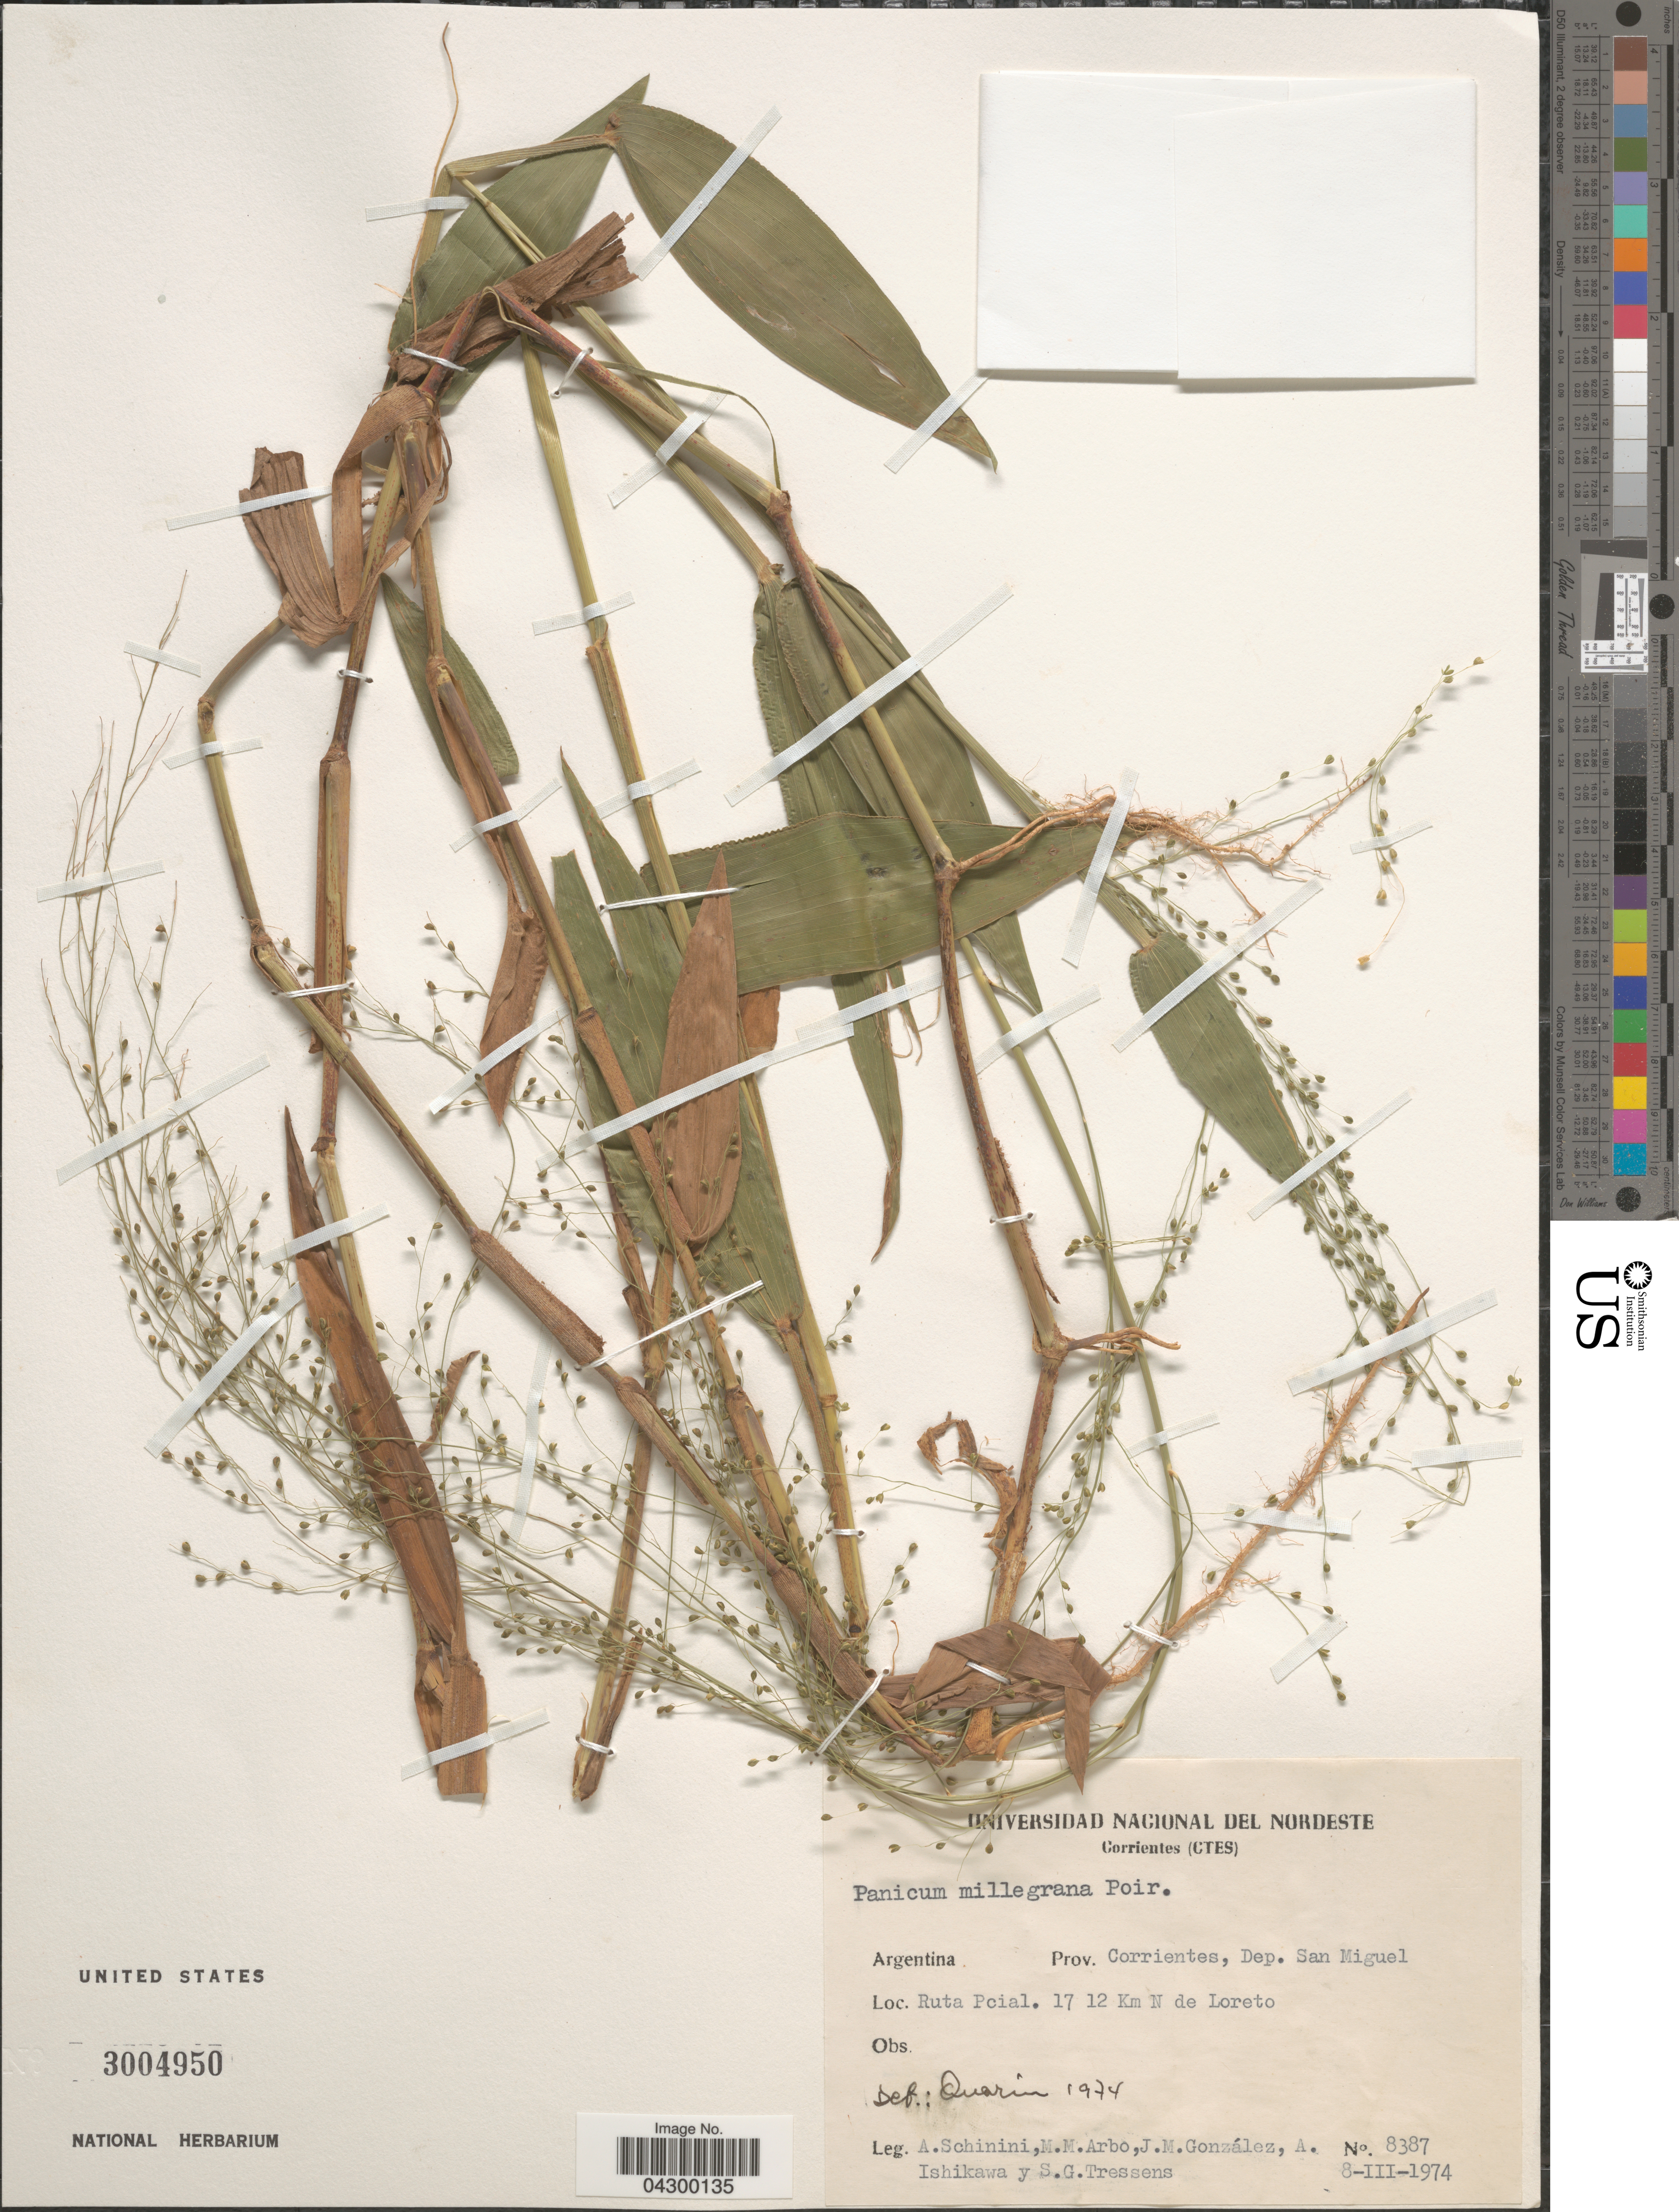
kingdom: Plantae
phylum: Tracheophyta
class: Liliopsida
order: Poales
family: Poaceae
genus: Panicum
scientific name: Panicum millegrana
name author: Poir.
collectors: A. Schinini, M. M. Arbo, J. M. Gonzalez, A. Ishikawa & S. Tressens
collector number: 8387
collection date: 1974-03-08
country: Argentina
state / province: Corrientes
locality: Dep. San Miguel. Ruta Pcial. 17 12 Km N de Loreto.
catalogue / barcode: US 3004950